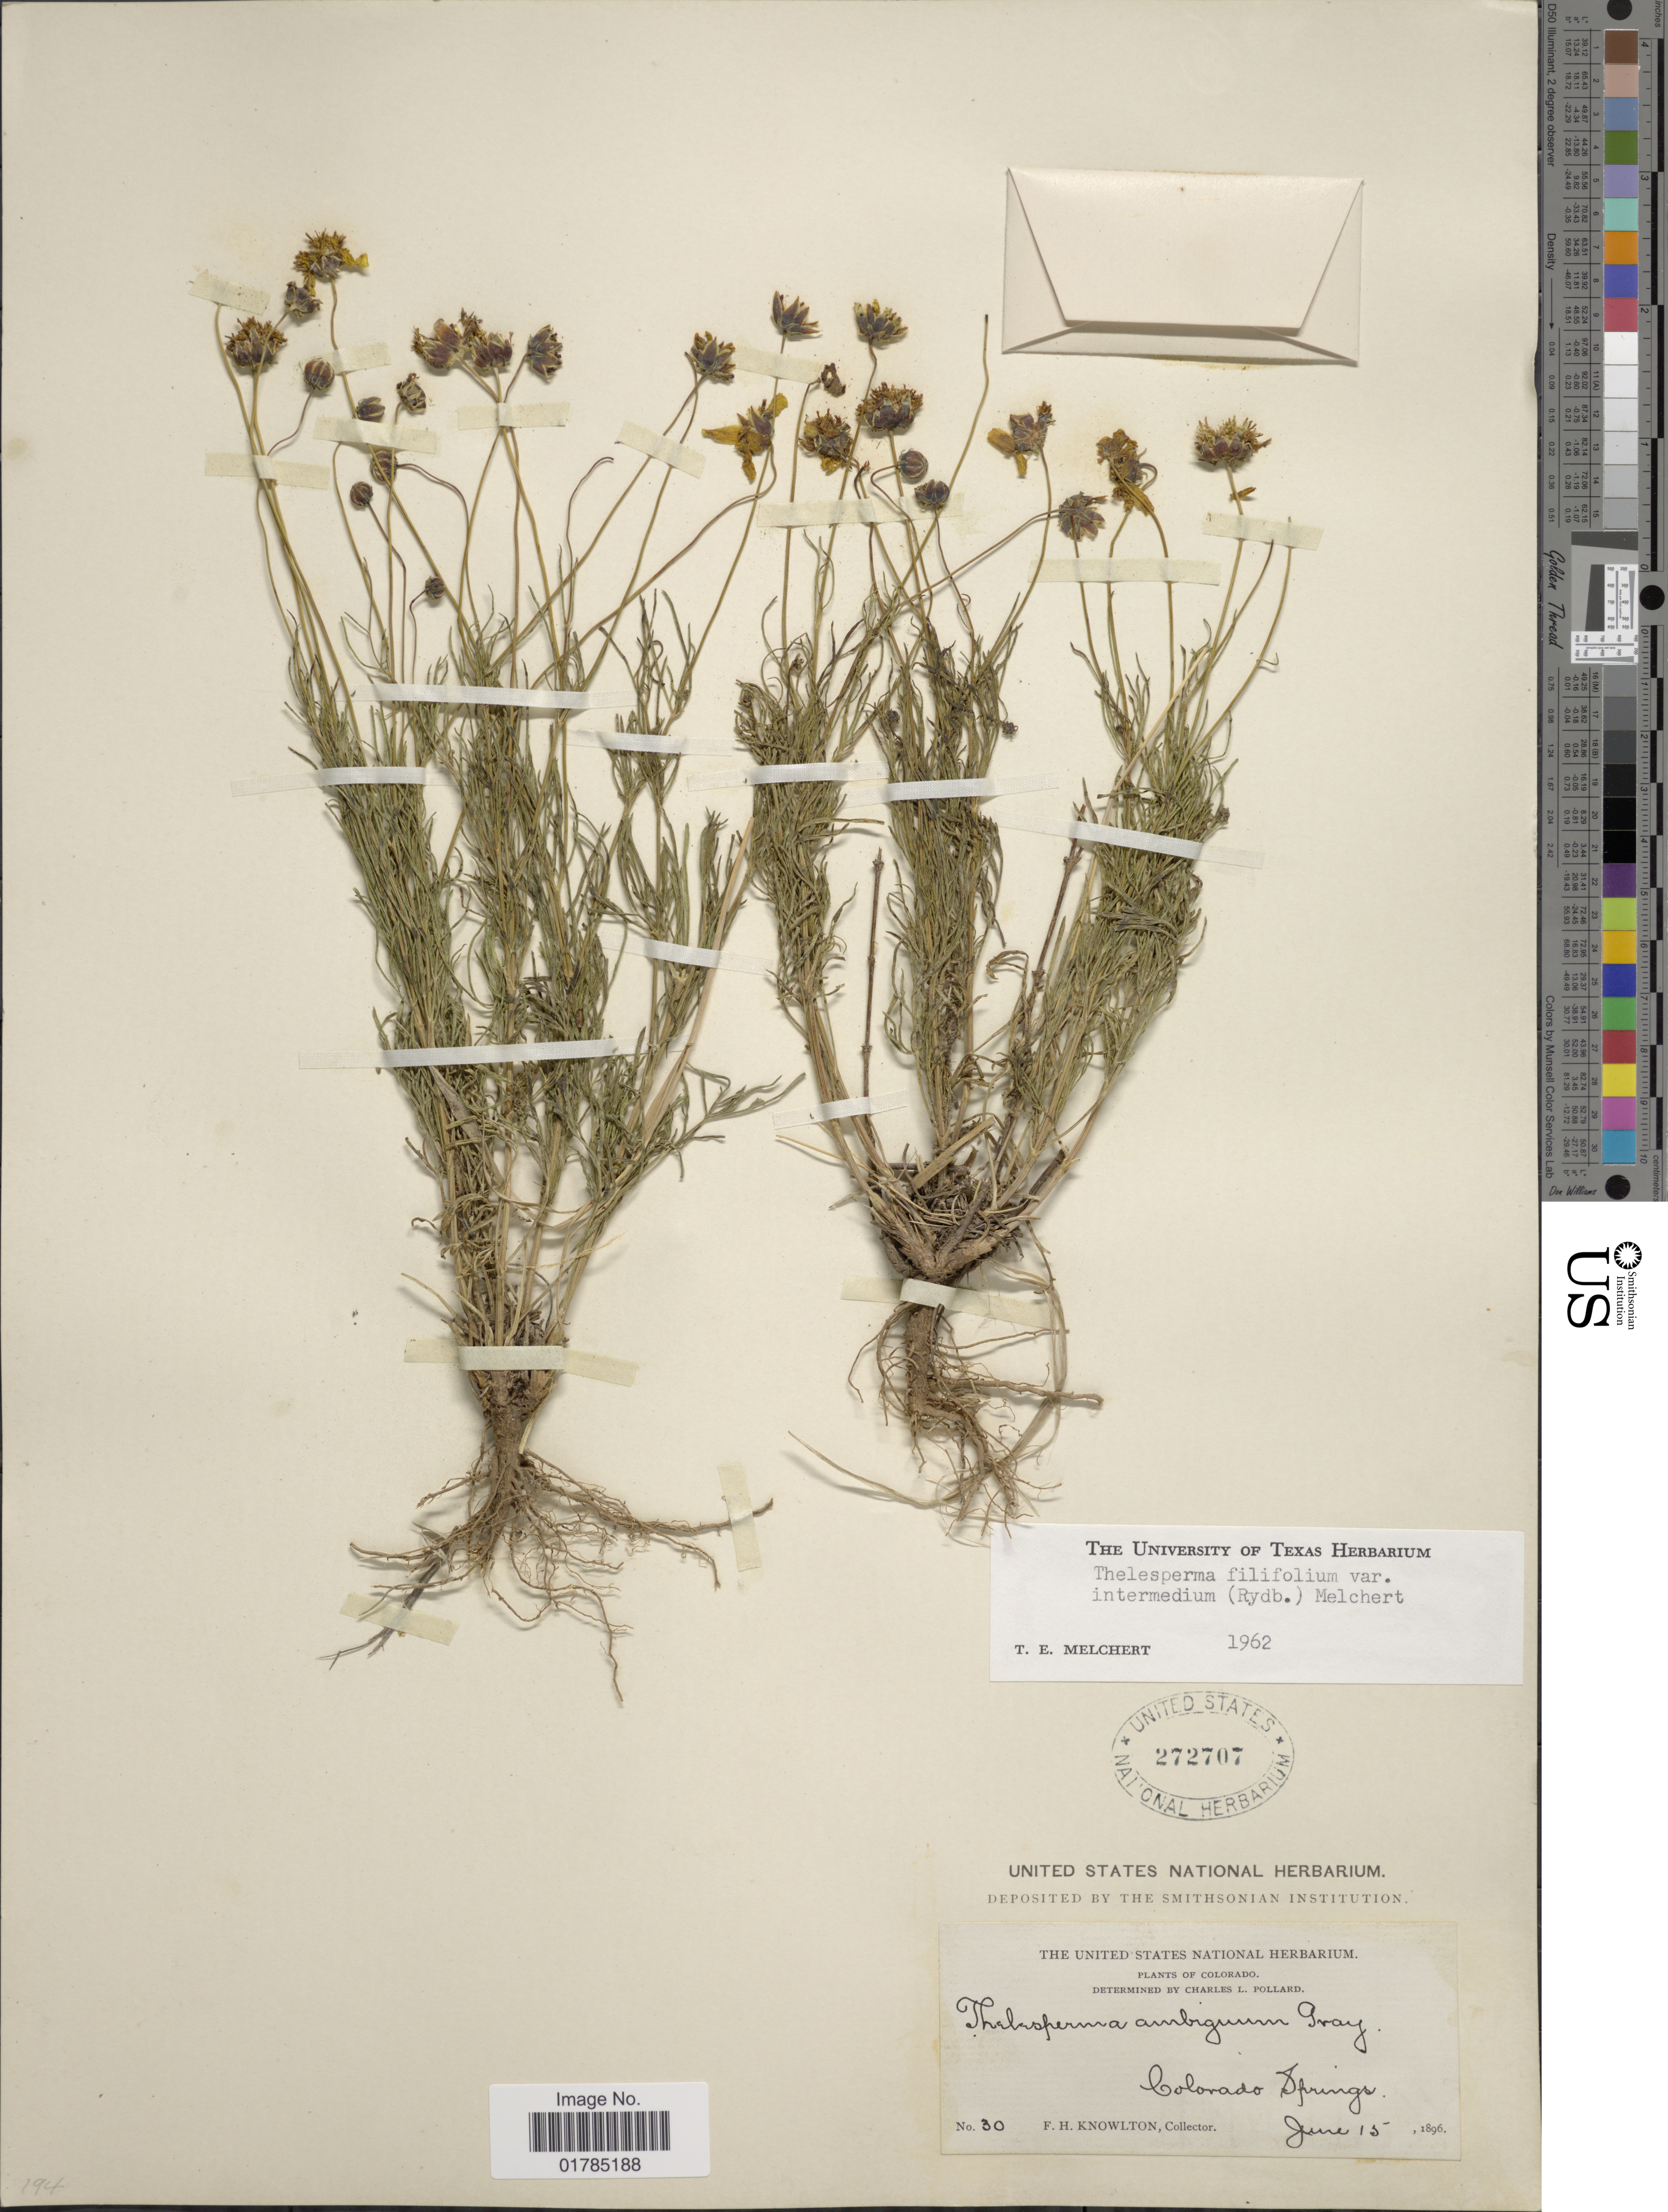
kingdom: Plantae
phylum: Tracheophyta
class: Magnoliopsida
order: Asterales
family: Asteraceae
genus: Thelesperma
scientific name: Thelesperma filifolium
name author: (Hook.) A. Gray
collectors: F. H. Knowlton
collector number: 30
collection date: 1896-06-15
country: United States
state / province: Colorado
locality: Colorado Springs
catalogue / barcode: US 272707